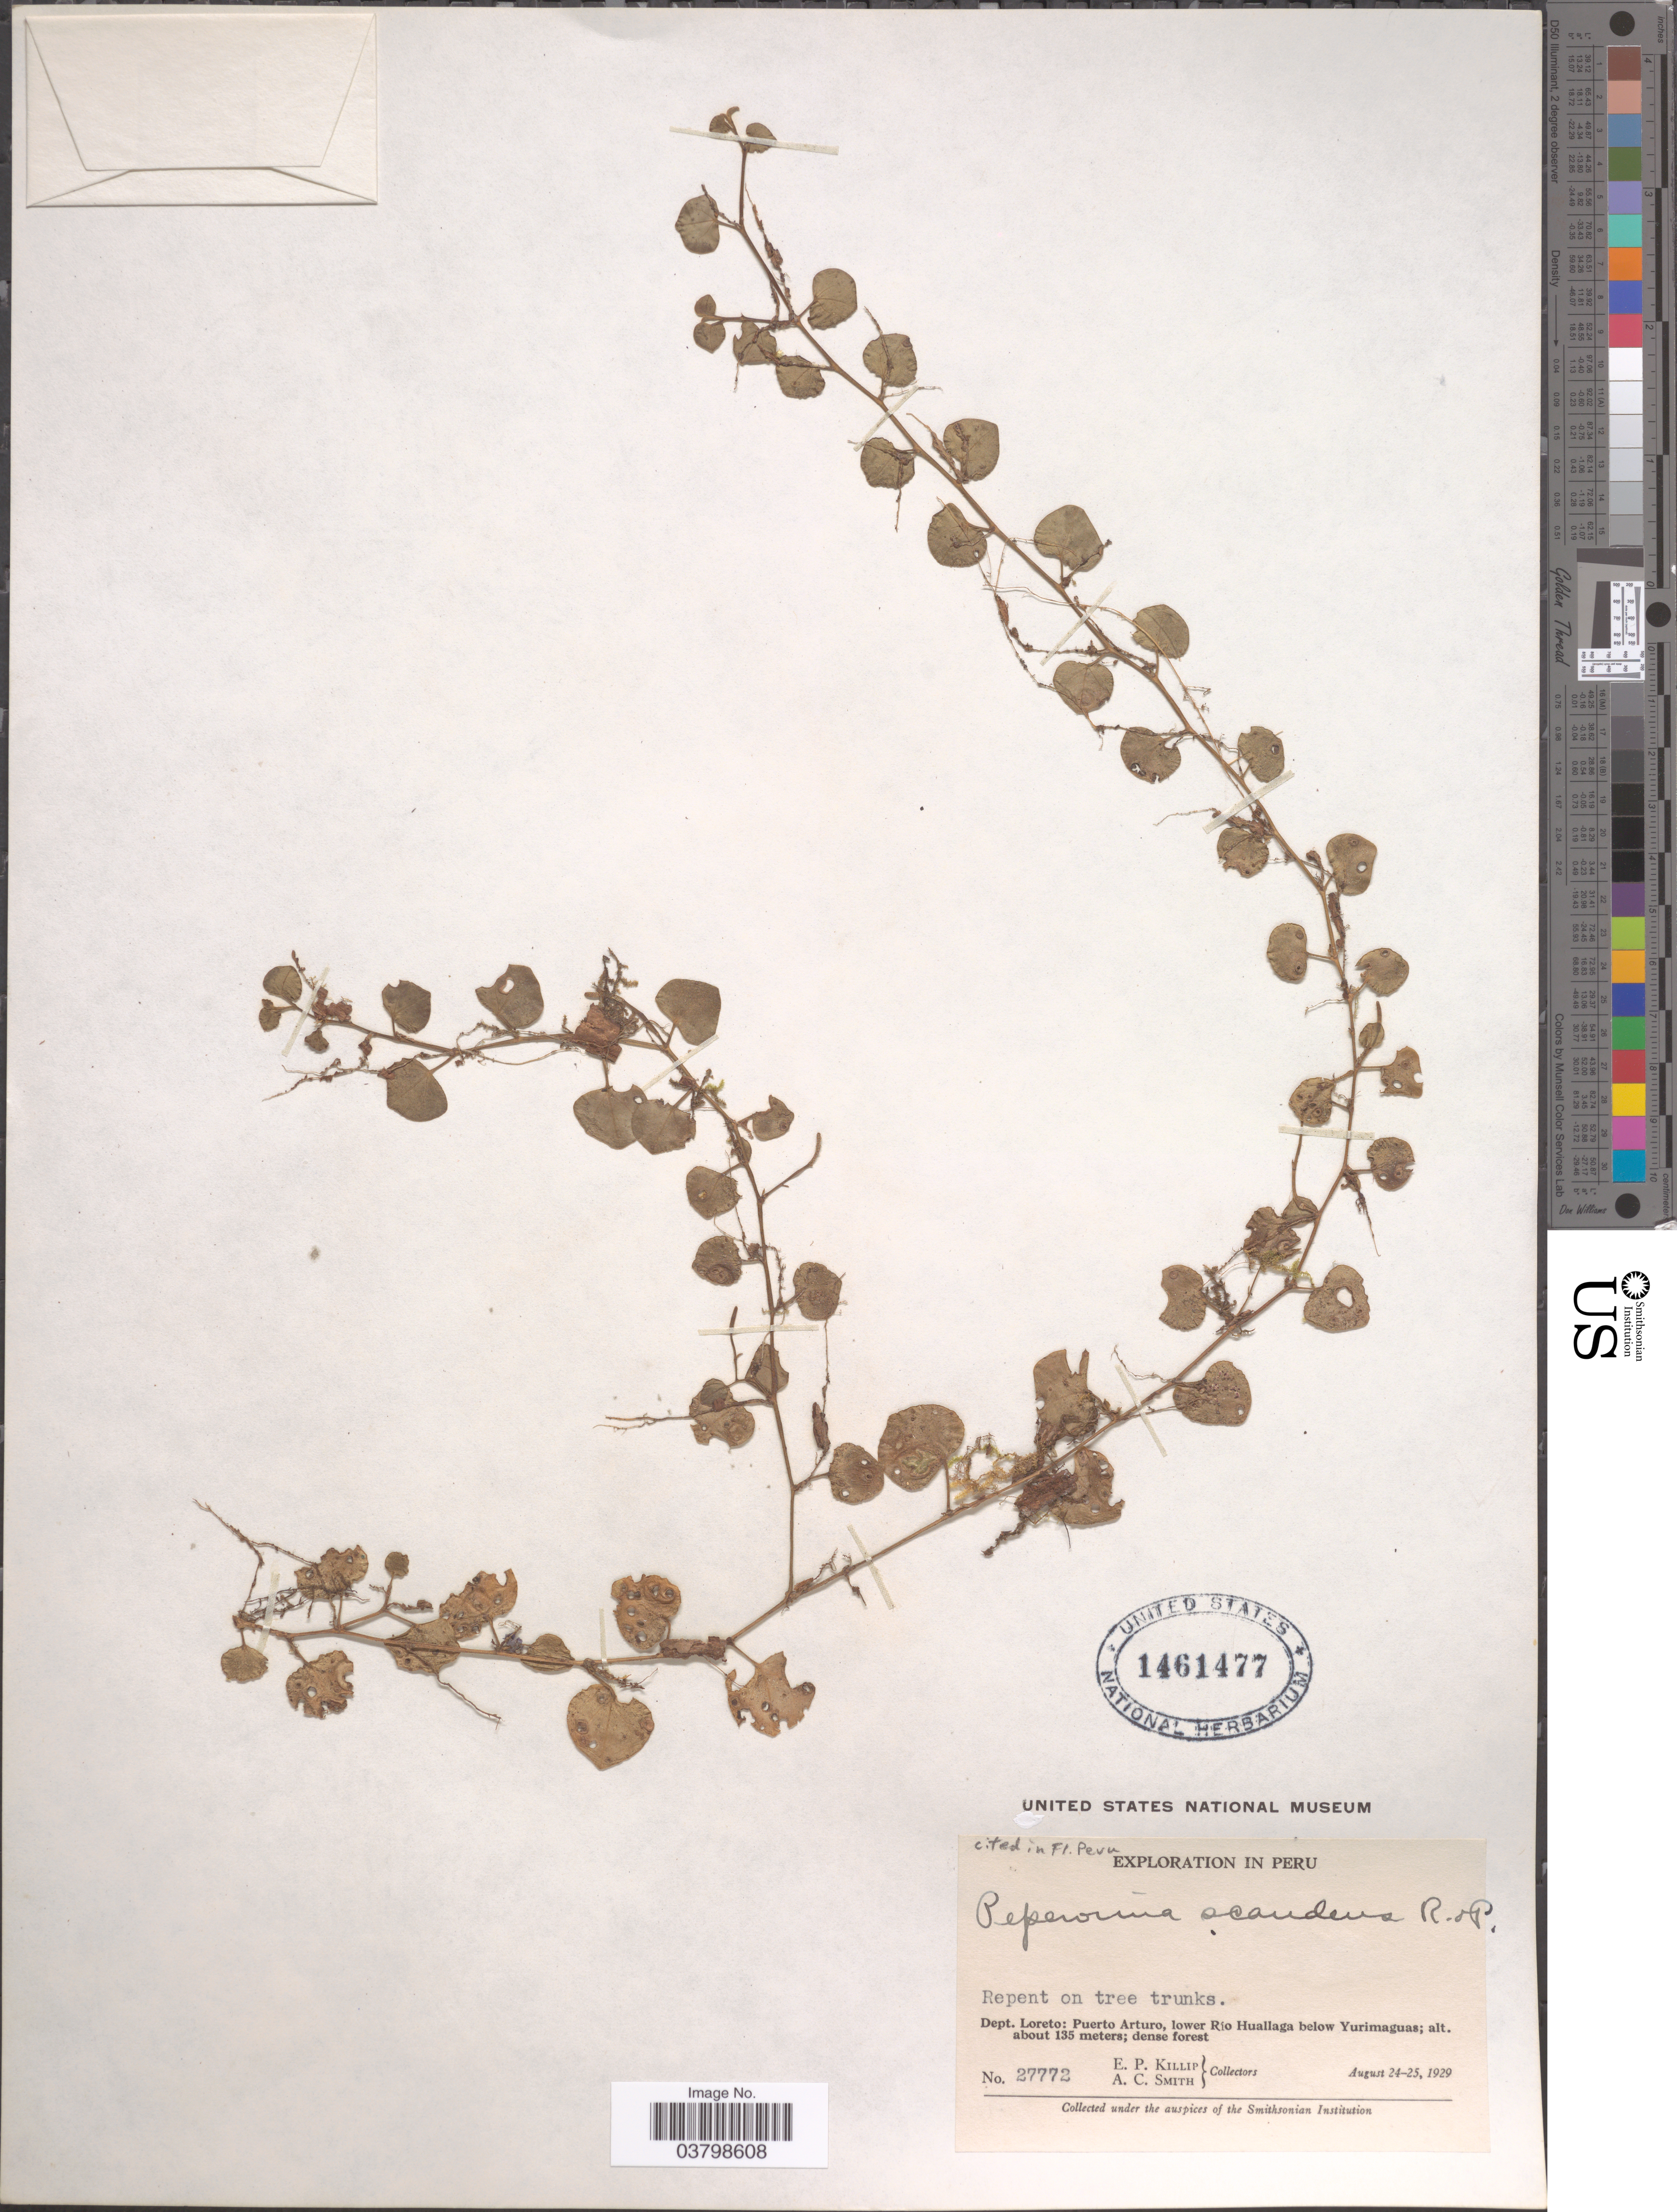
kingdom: Plantae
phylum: Tracheophyta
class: Magnoliopsida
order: Piperales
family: Piperaceae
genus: Peperomia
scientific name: Peperomia serpens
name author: (Sw.) Loudon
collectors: E. P. Killip & A. C. Smith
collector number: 27772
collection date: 1929-08-24/1929-08-25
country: Peru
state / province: Loreto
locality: Dept. Loreto: Puerto Arturo, lower Río Huallaga below Yurimaguas.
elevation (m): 135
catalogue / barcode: US 1461477